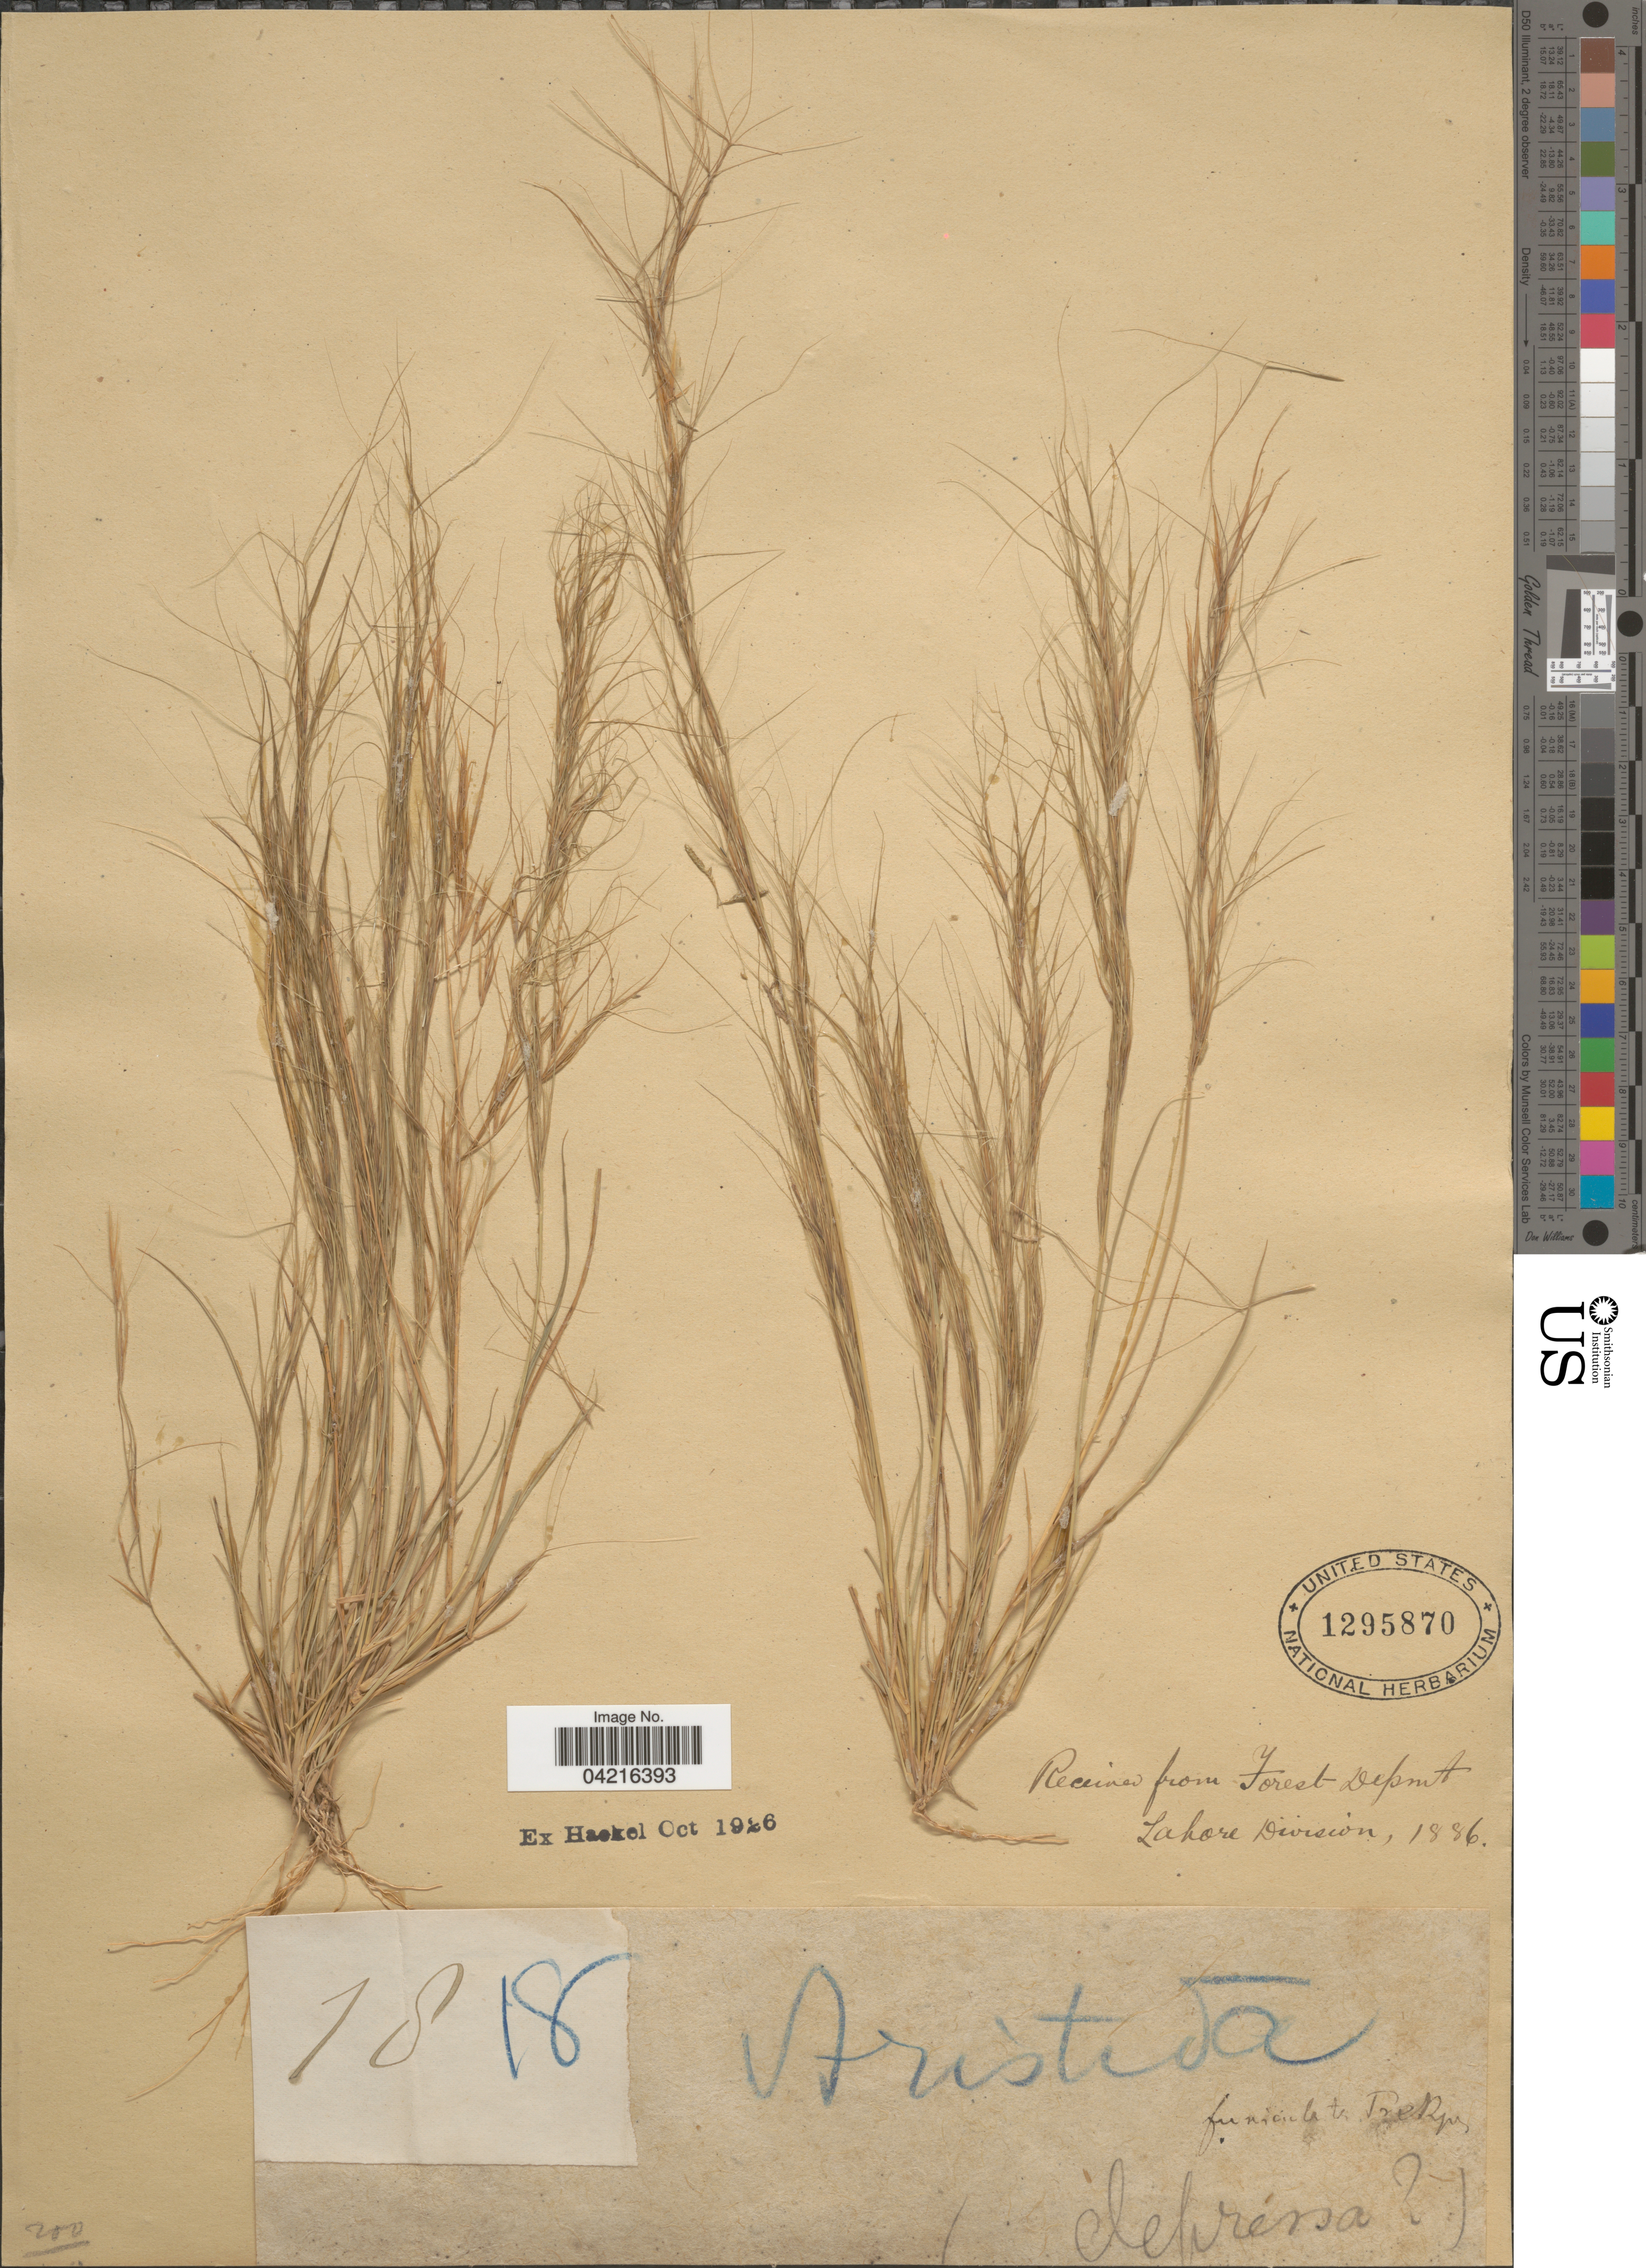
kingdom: Plantae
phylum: Tracheophyta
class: Liliopsida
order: Poales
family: Poaceae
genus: Aristida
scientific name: Aristida funiculata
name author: Trin. & Rupr.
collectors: -. Hackel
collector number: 1818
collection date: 1886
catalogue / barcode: US 1295870